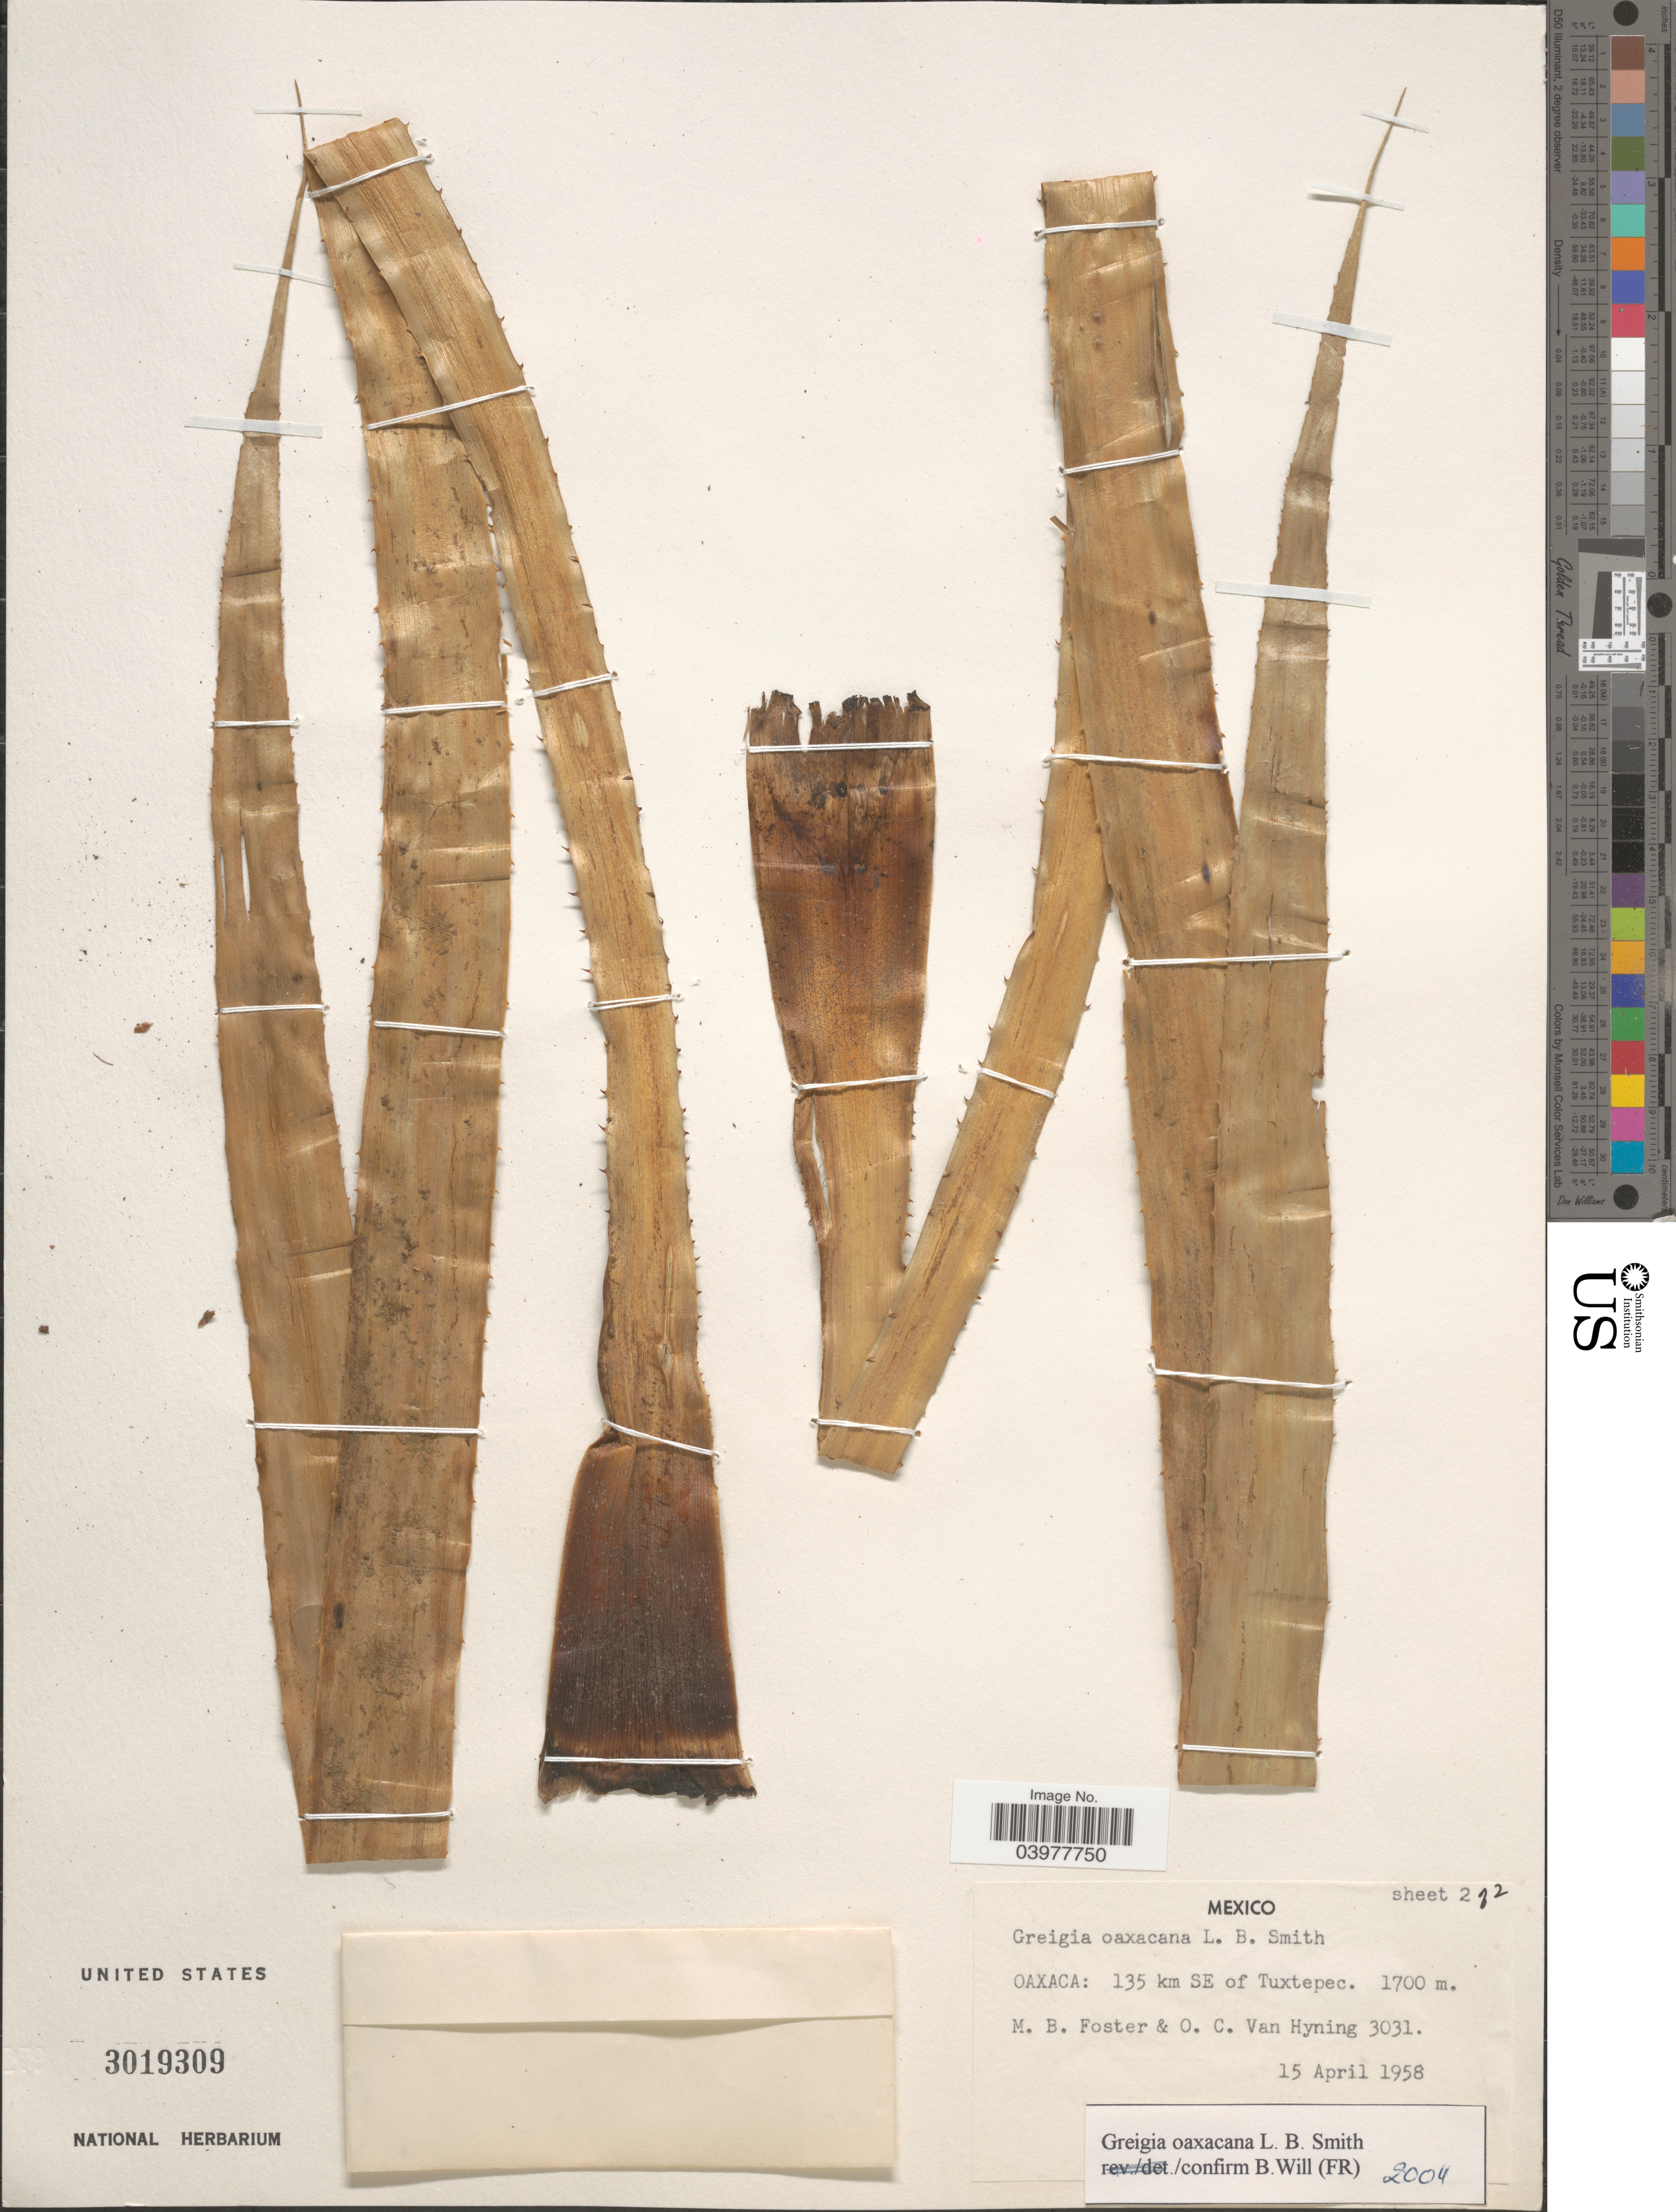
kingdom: Plantae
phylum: Tracheophyta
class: Liliopsida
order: Poales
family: Bromeliaceae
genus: Greigia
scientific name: Greigia oaxacana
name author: L.B. Sm.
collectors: M. B. Foster & O. Van Hyning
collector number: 3031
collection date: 1958-04-15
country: Mexico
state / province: Oaxaca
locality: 135 km SE of Tuxtepec.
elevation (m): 1700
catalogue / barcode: US 3019309